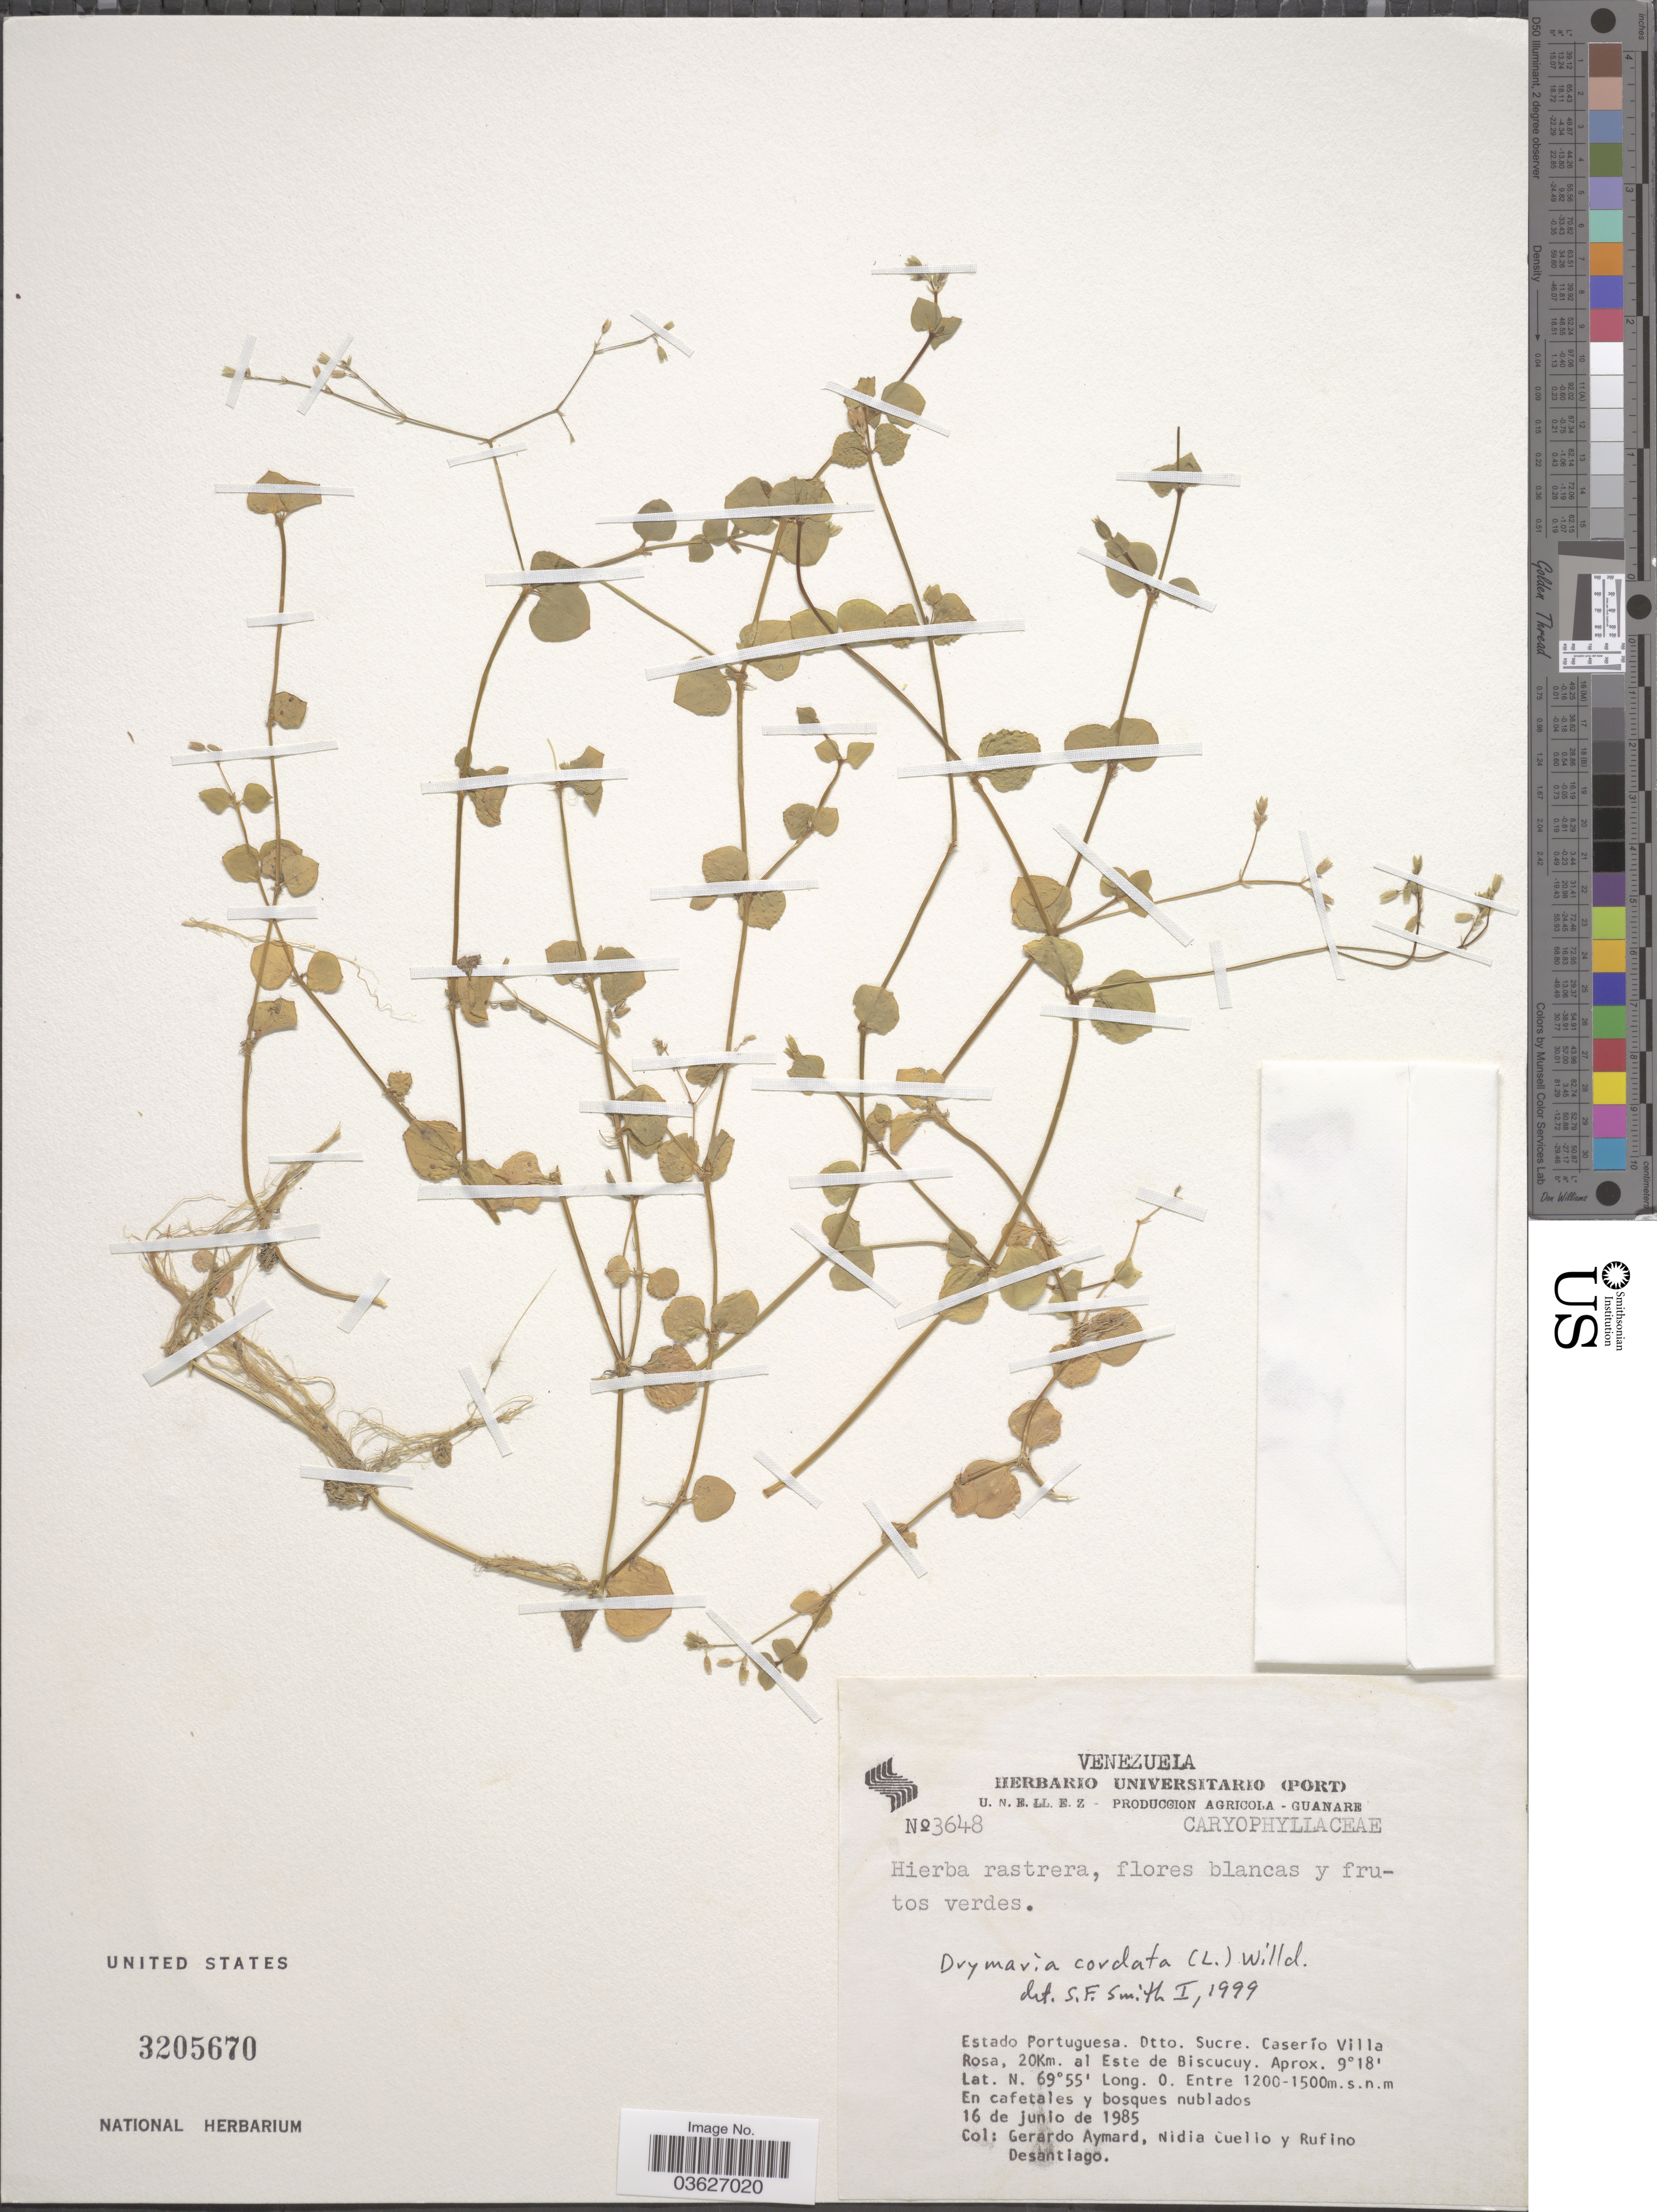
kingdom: Plantae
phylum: Tracheophyta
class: Magnoliopsida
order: Caryophyllales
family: Caryophyllaceae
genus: Drymaria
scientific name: Drymaria cordata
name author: (L.) Willd. ex Schult.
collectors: G. A. Aymard, N. L. Cuello & R. Desantiago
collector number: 3648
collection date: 1985-06-16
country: Venezuela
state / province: Portuguesa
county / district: Sucre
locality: Caserío Villa Rosa. 20 Km E Biscucuy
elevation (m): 1200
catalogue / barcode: US 3205670